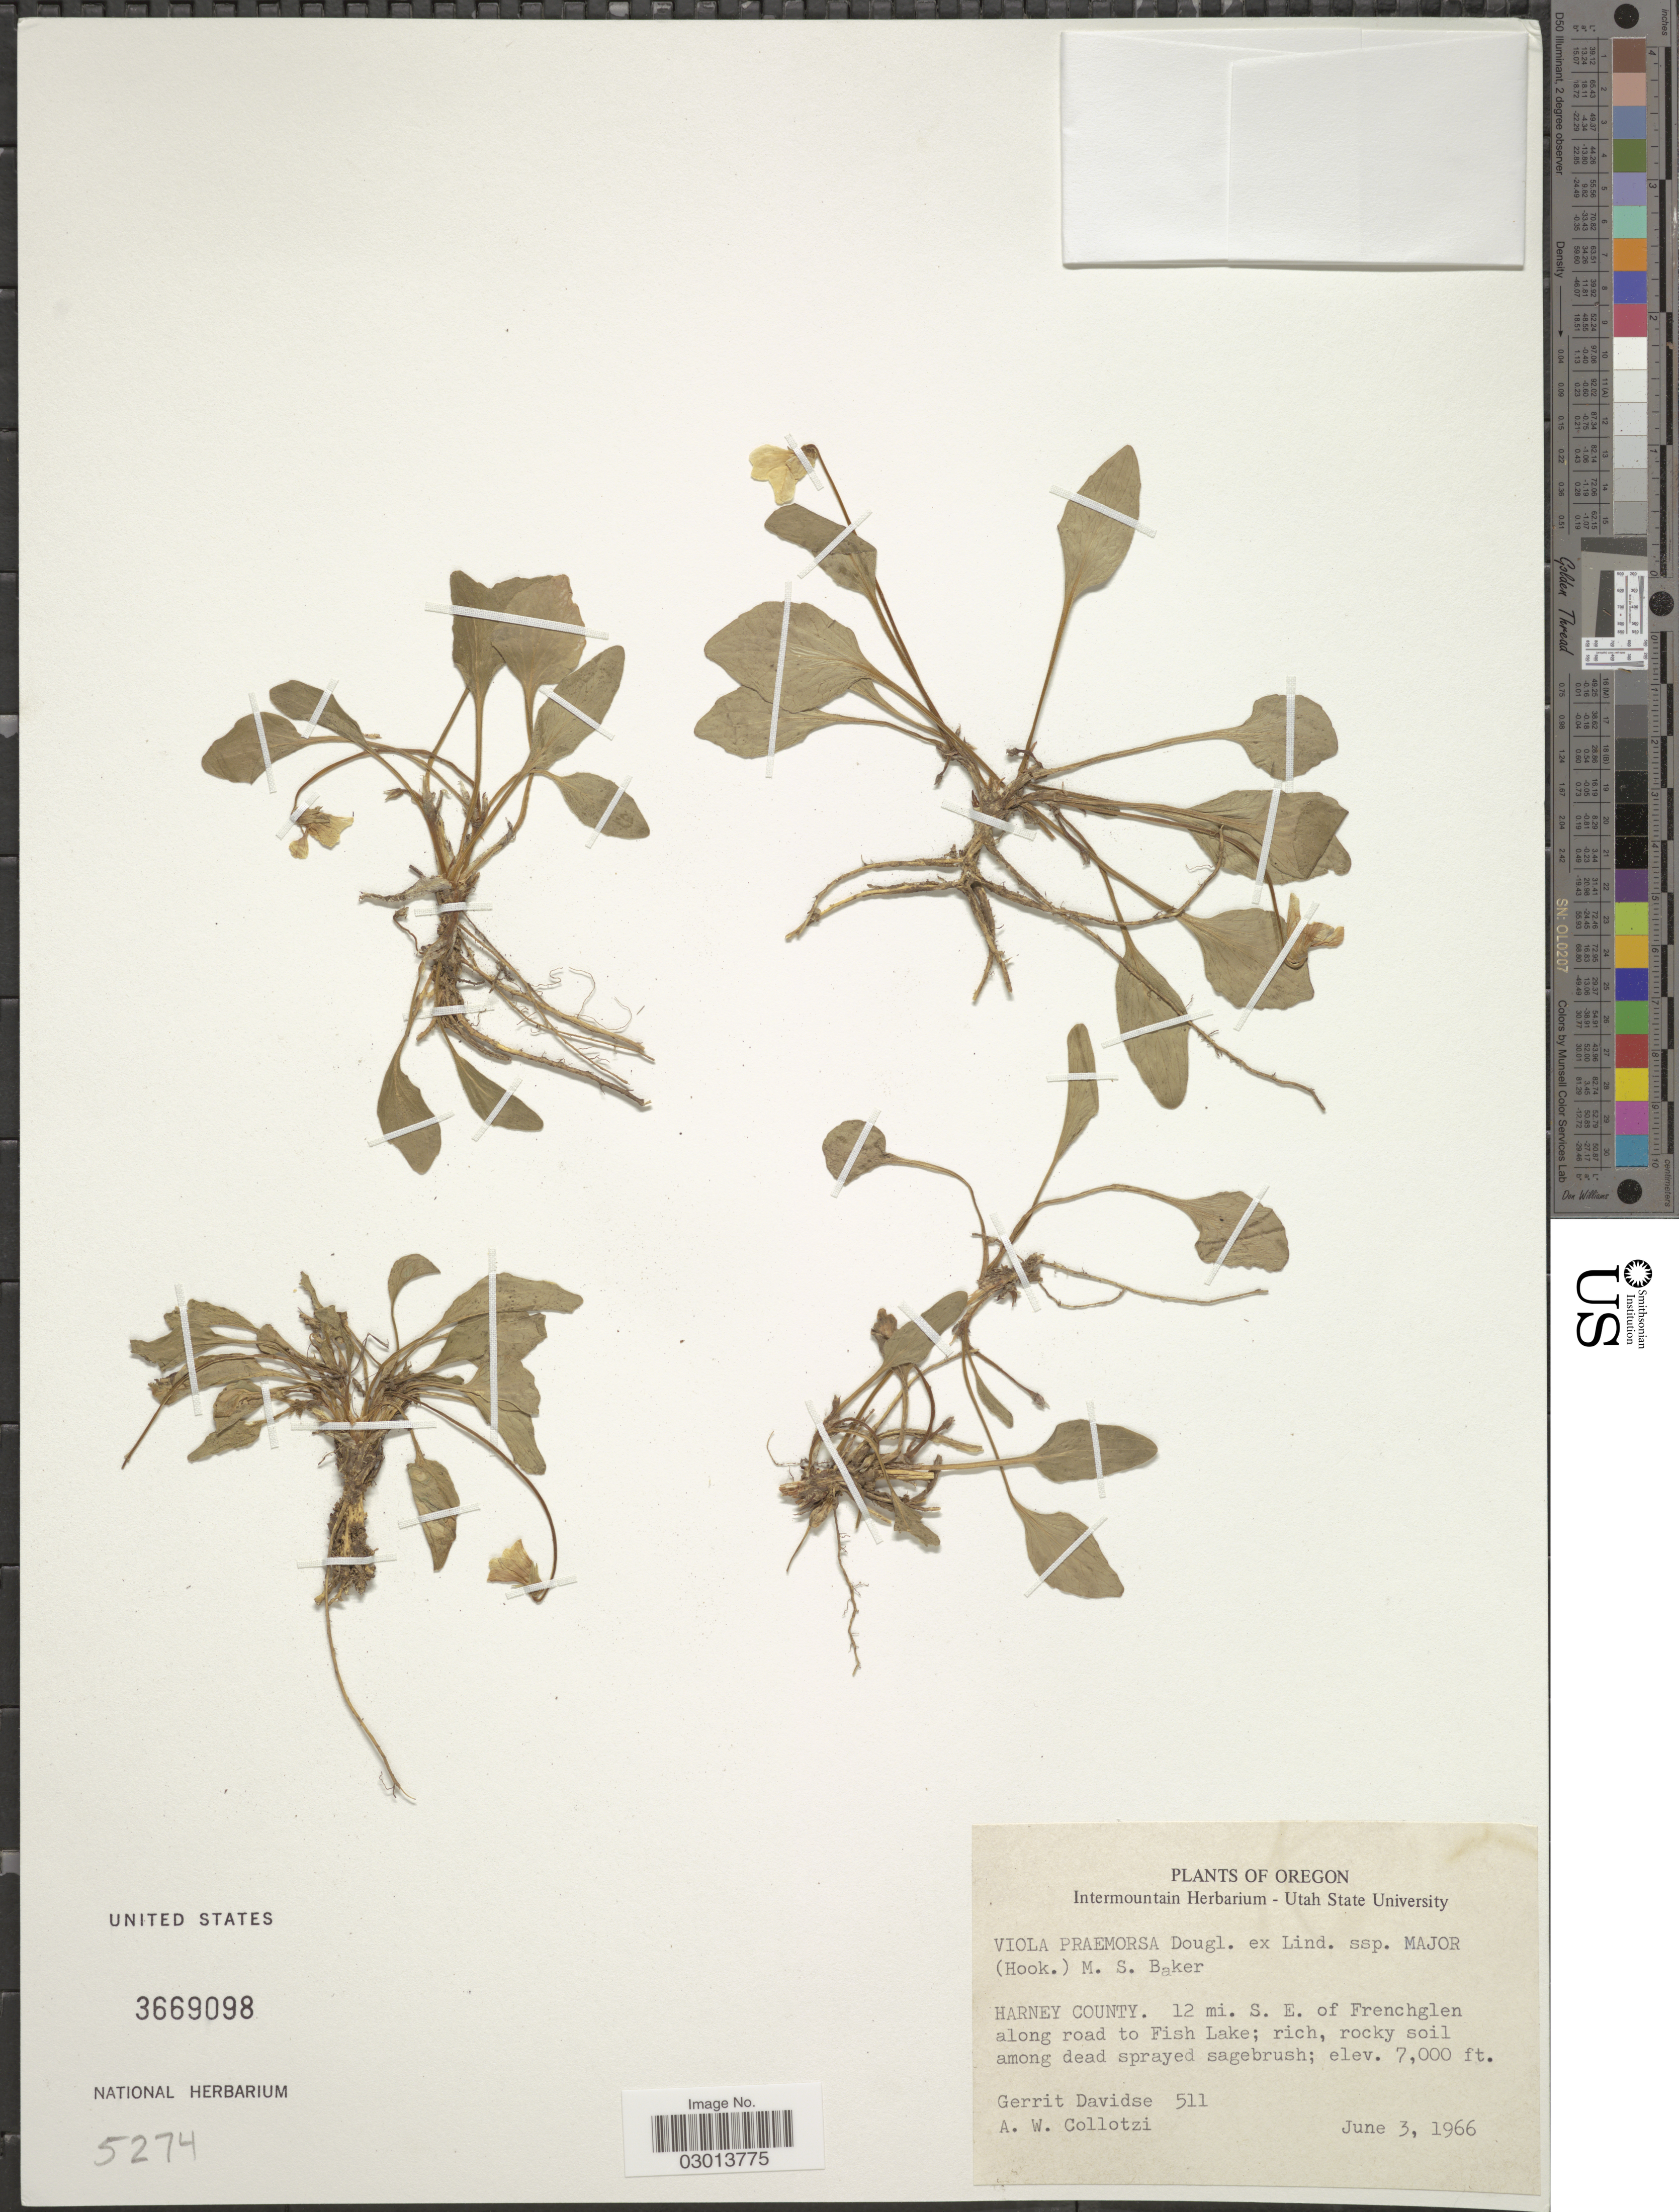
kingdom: Plantae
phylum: Tracheophyta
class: Magnoliopsida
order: Malpighiales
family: Violaceae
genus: Viola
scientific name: Viola praemorsa subsp. major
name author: (Hook.) M.S. Baker & Clausen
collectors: G. Davidse & A. W. Collotzi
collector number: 511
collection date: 1966-06-03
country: United States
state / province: Oregon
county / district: Harney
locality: Harney County. 12 mi. S.E. of Frenchglen along road to Fish Lake.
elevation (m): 2134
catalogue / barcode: US 3669098